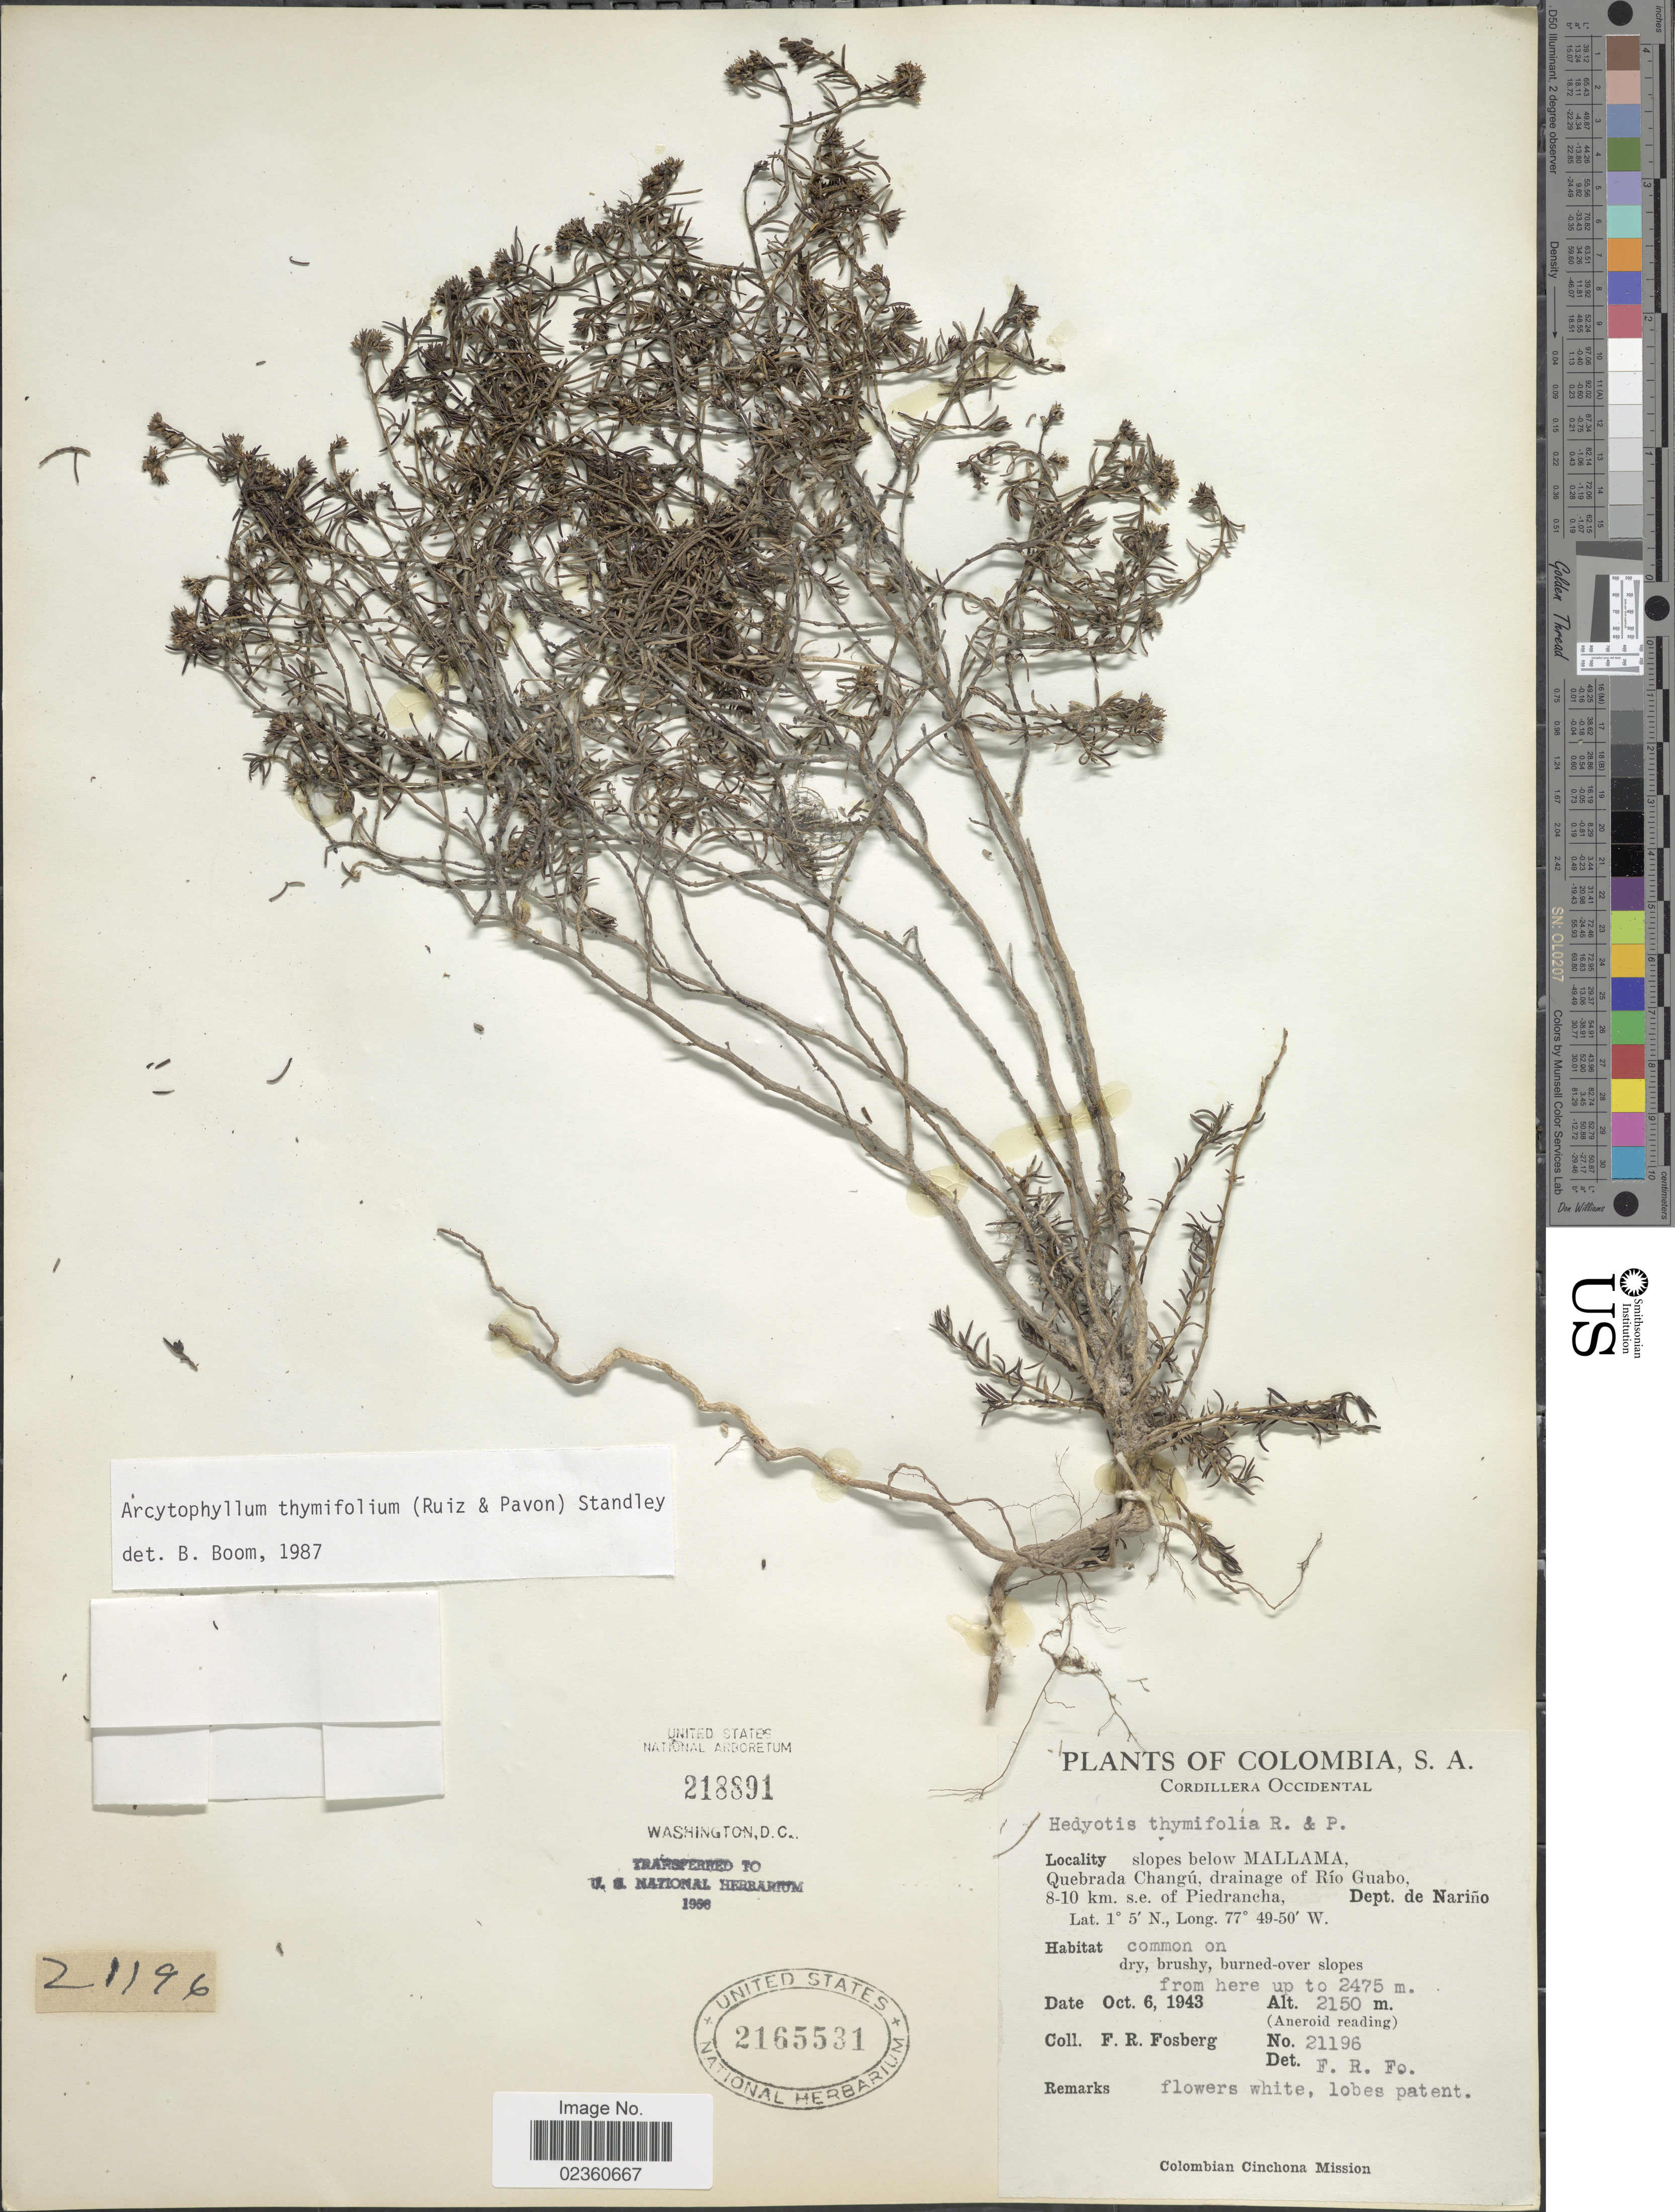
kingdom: Plantae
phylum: Tracheophyta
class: Magnoliopsida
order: Gentianales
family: Rubiaceae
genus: Arcytophyllum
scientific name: Arcytophyllum thymifolium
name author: (Ruiz & Pav.) Standl.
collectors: F. R. Fosberg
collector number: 21196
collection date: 1943-10-06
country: Colombia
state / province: Nariño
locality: Cordillera Occidental, slopes below Mallama, Quebrada Changú, drainage of Río Guabo, 8-10 km s.e. of Piedrancha, Dept. de Nariño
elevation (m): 2150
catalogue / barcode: US 2165531